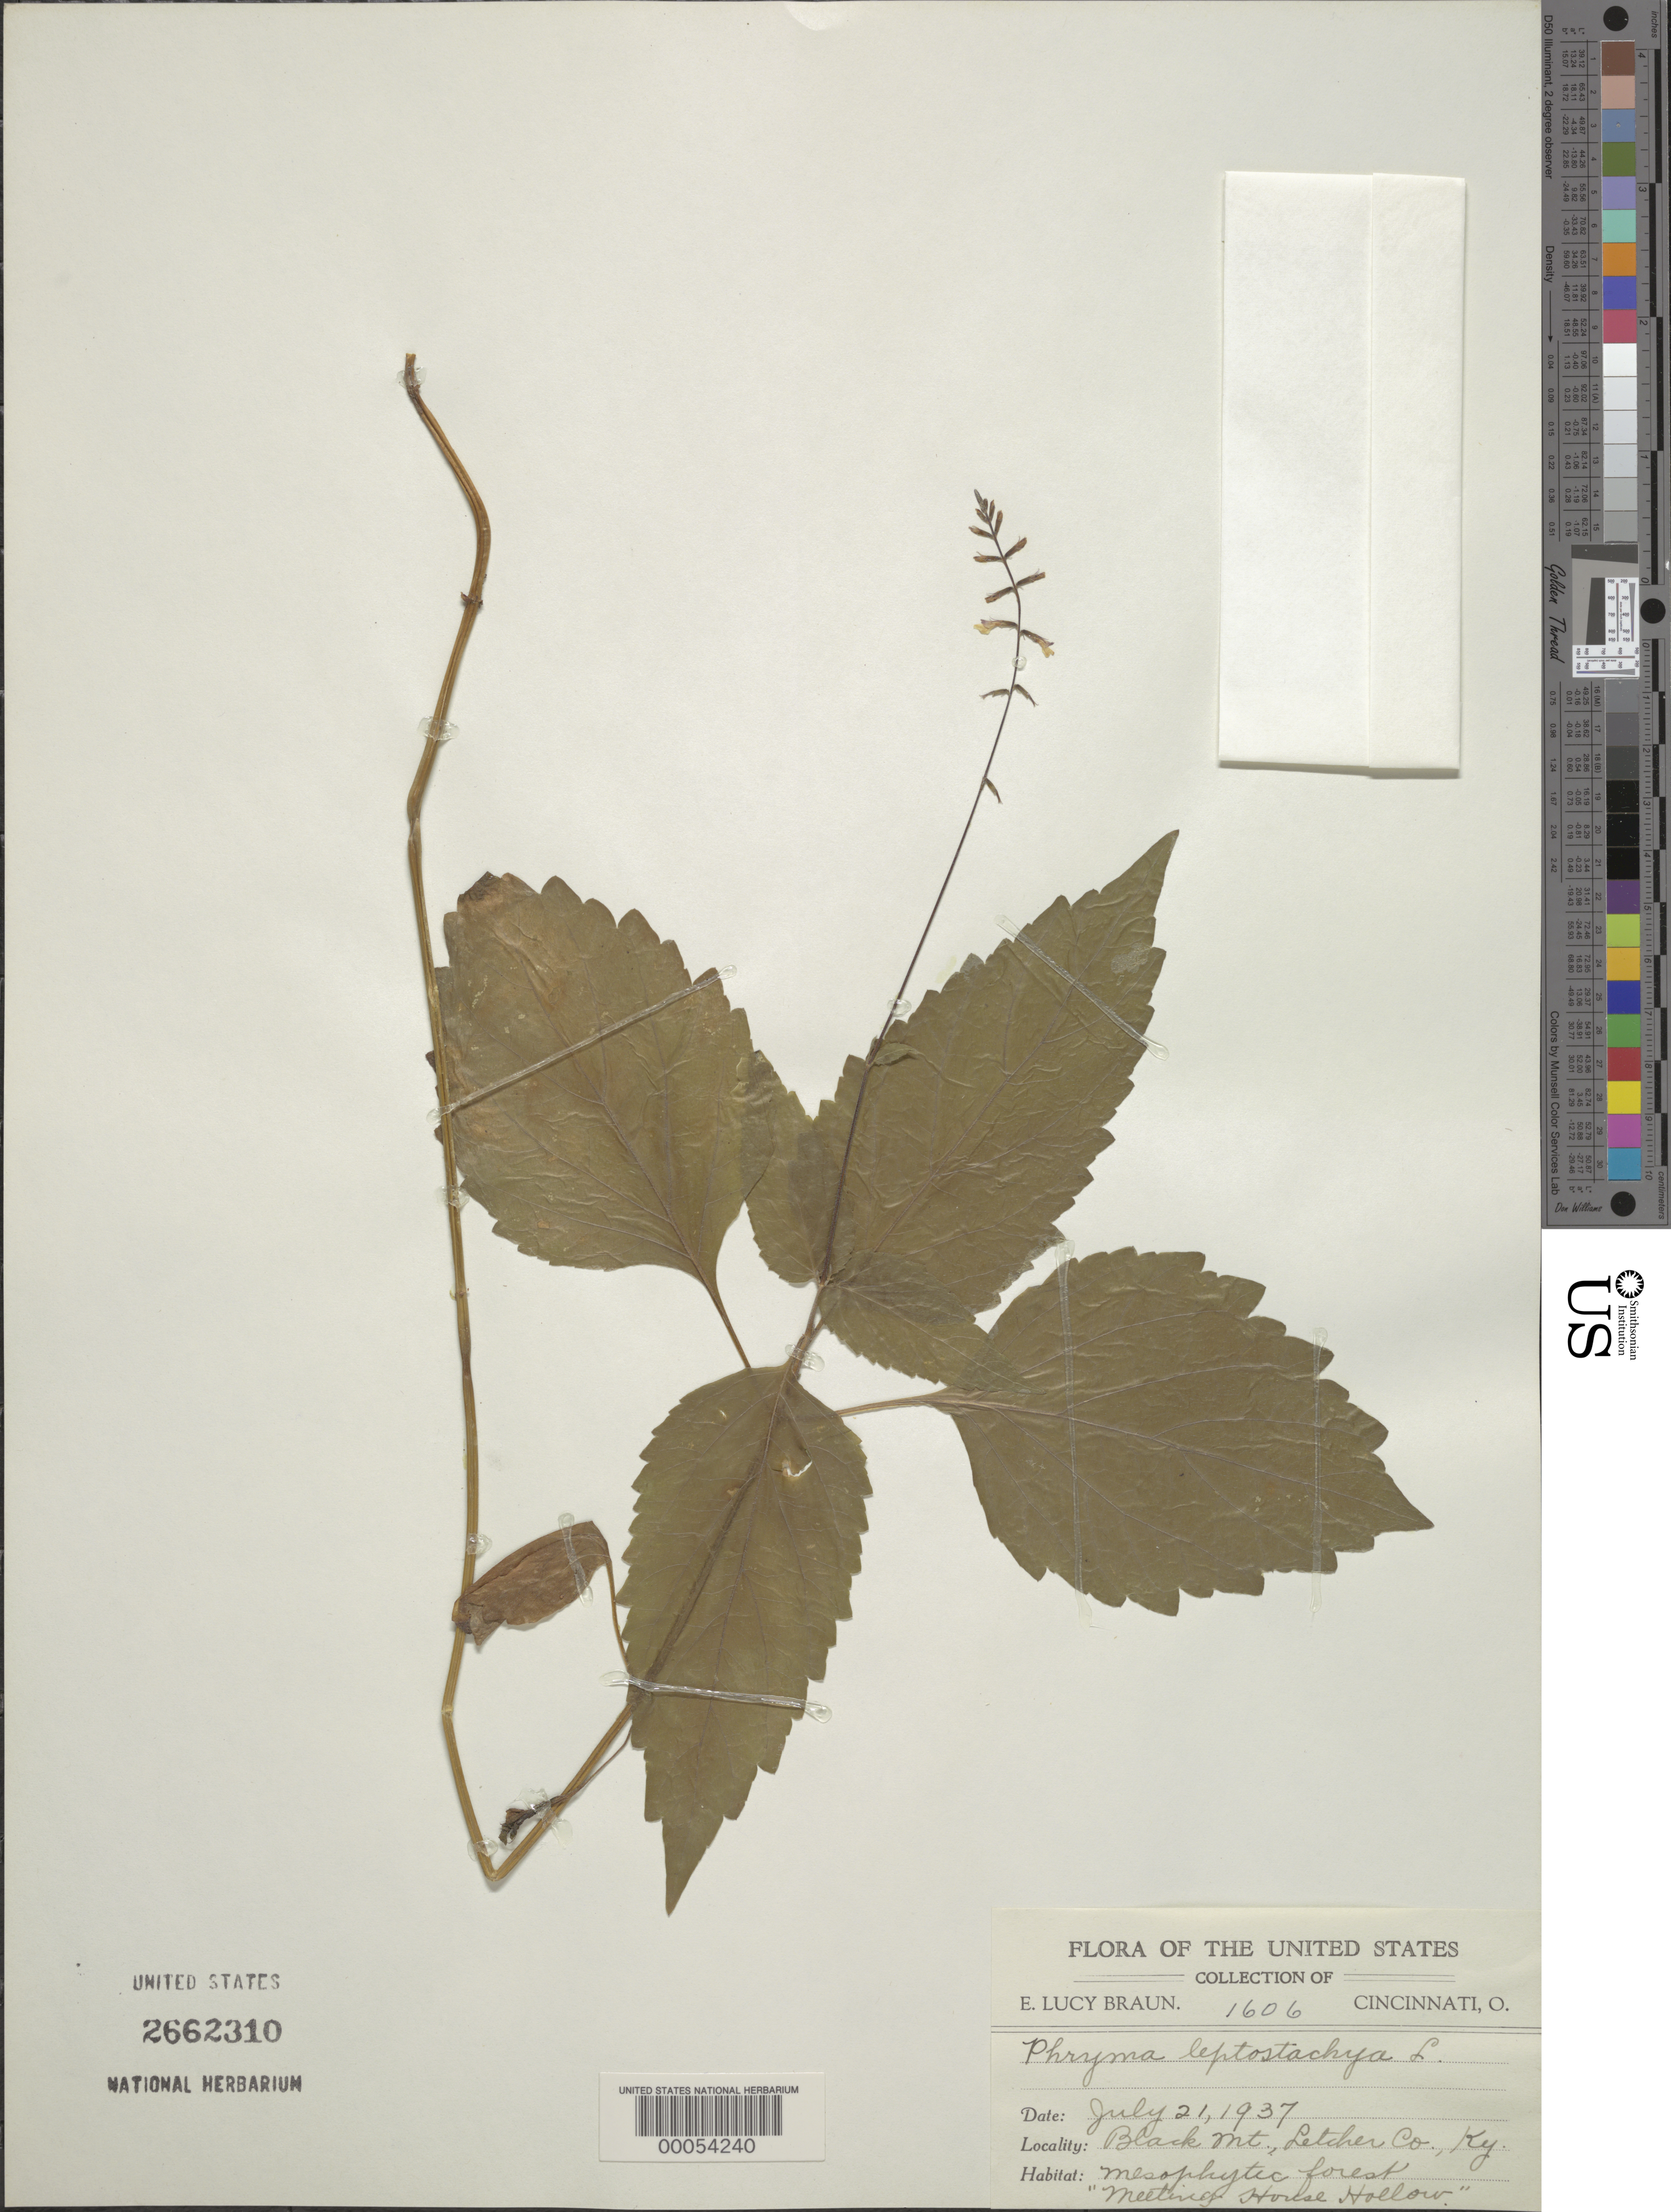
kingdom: Plantae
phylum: Tracheophyta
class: Magnoliopsida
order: Lamiales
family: Phrymaceae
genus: Phryma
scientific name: Phryma leptostachya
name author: L.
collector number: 1606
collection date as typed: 21 Jul 1937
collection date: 1937-07-21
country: United States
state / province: Kentucky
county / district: Letcher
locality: Meeting house hollow, black mountain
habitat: Mesophytic forest.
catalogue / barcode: US 2662310